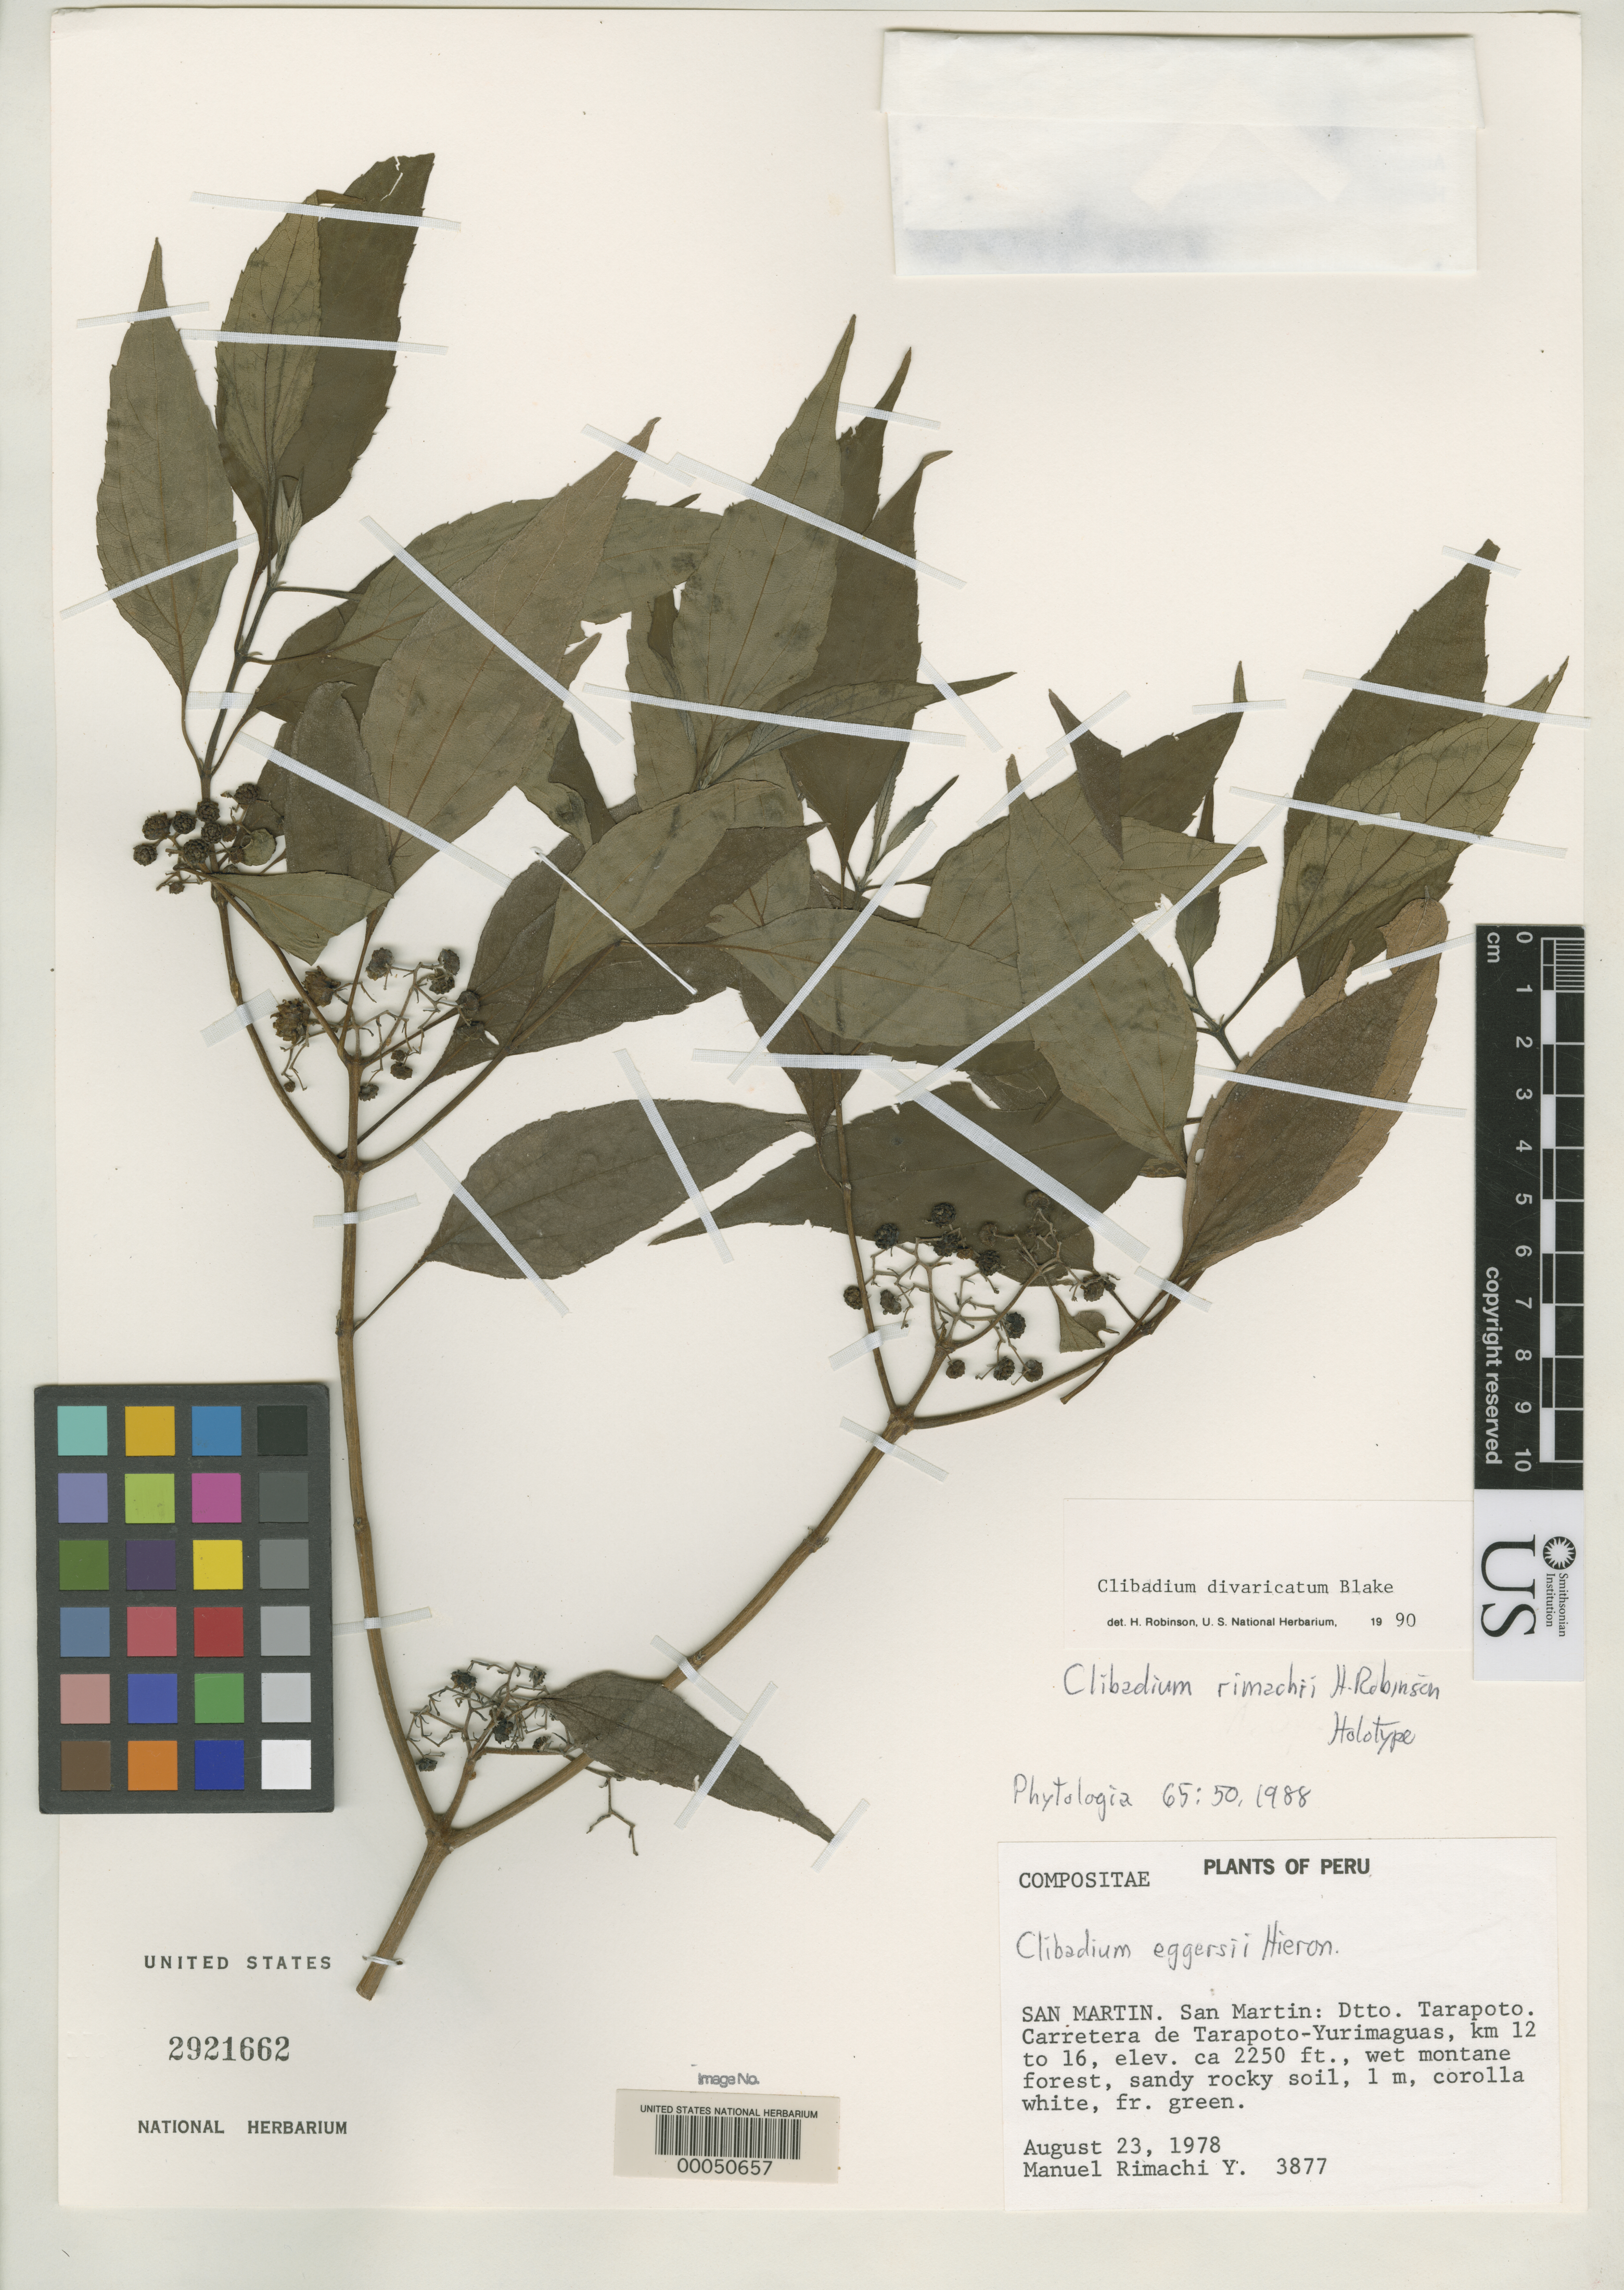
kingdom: Plantae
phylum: Tracheophyta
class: Magnoliopsida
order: Asterales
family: Asteraceae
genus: Clibadium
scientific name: Clibadium rimachi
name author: H. Rob.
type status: Holotype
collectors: M. Rimachi Y.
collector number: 3877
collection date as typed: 23 Aug 1978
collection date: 1978-08-23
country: Peru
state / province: San Martín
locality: Tarapoto, Carretera de Tarapoto-Yurimaguas, km 12 to 16.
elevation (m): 686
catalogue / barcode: US 2921662